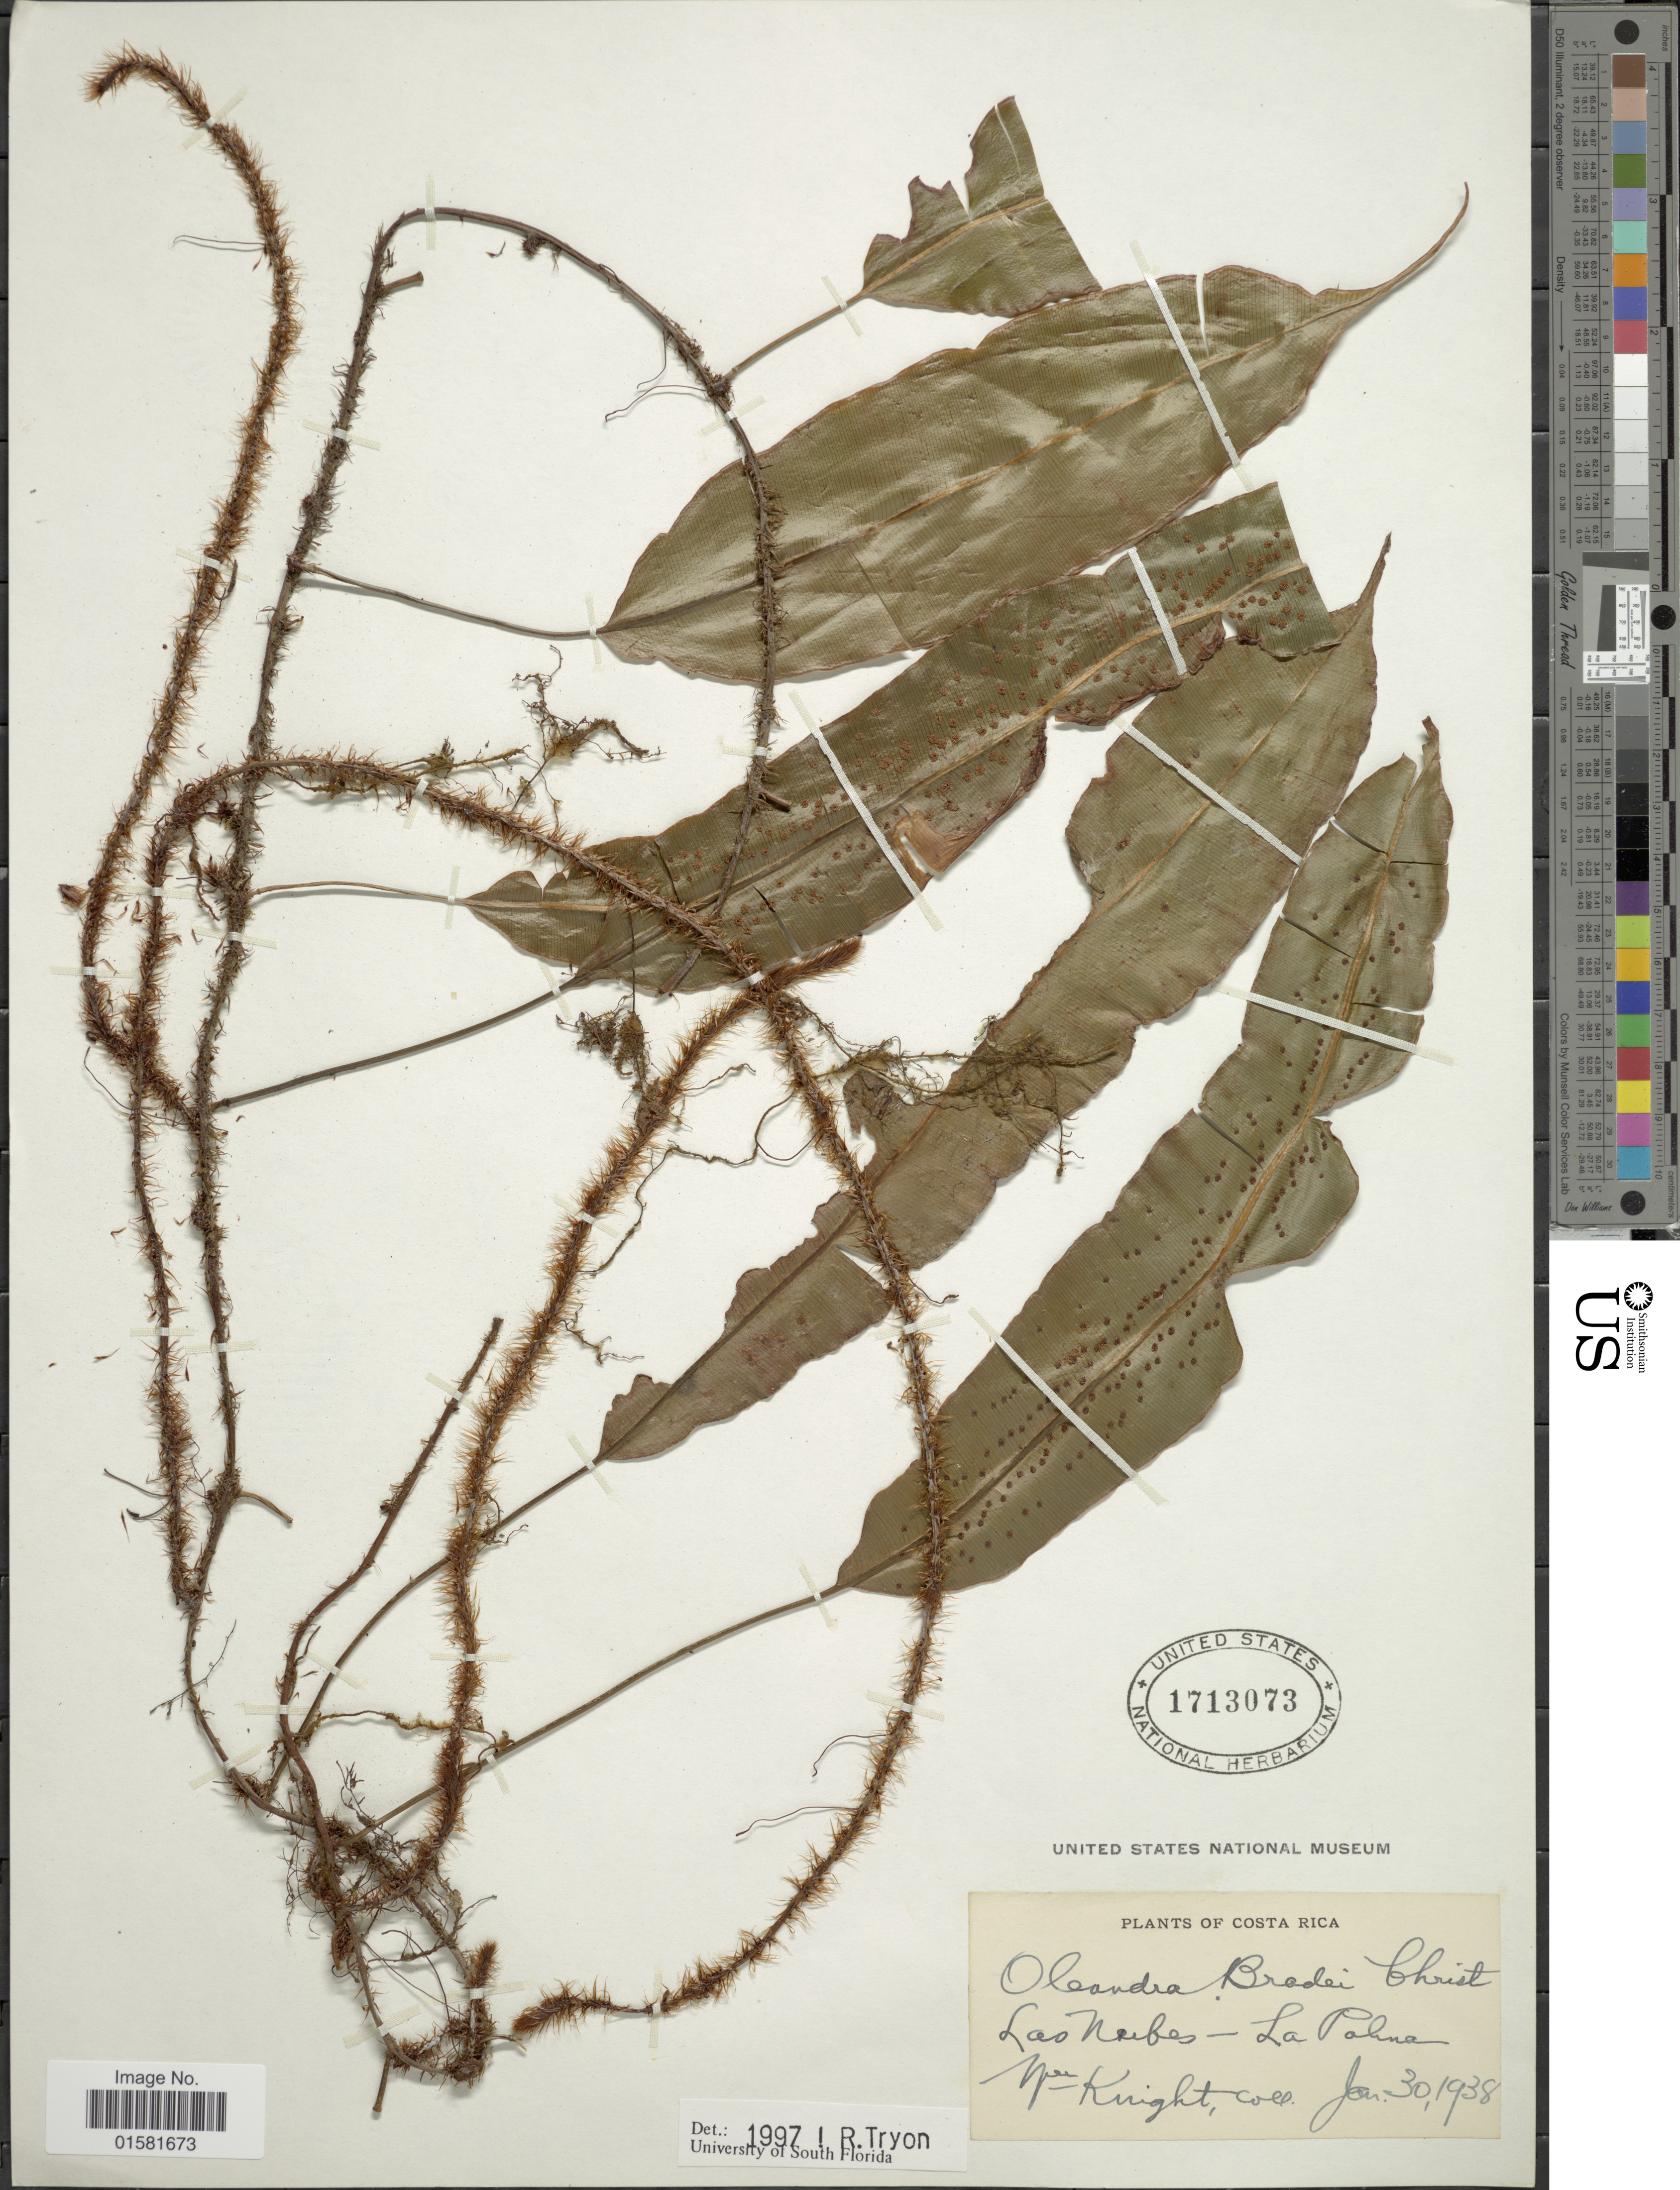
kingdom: Plantae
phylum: Tracheophyta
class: Polypodiopsida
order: Polypodiales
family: Oleandraceae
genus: Oleandra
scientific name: Oleandra bradei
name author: Christ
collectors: W. Knight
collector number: S/N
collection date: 1938-01-30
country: Costa Rica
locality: Las Nubes - La Palma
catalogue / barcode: US 1713073